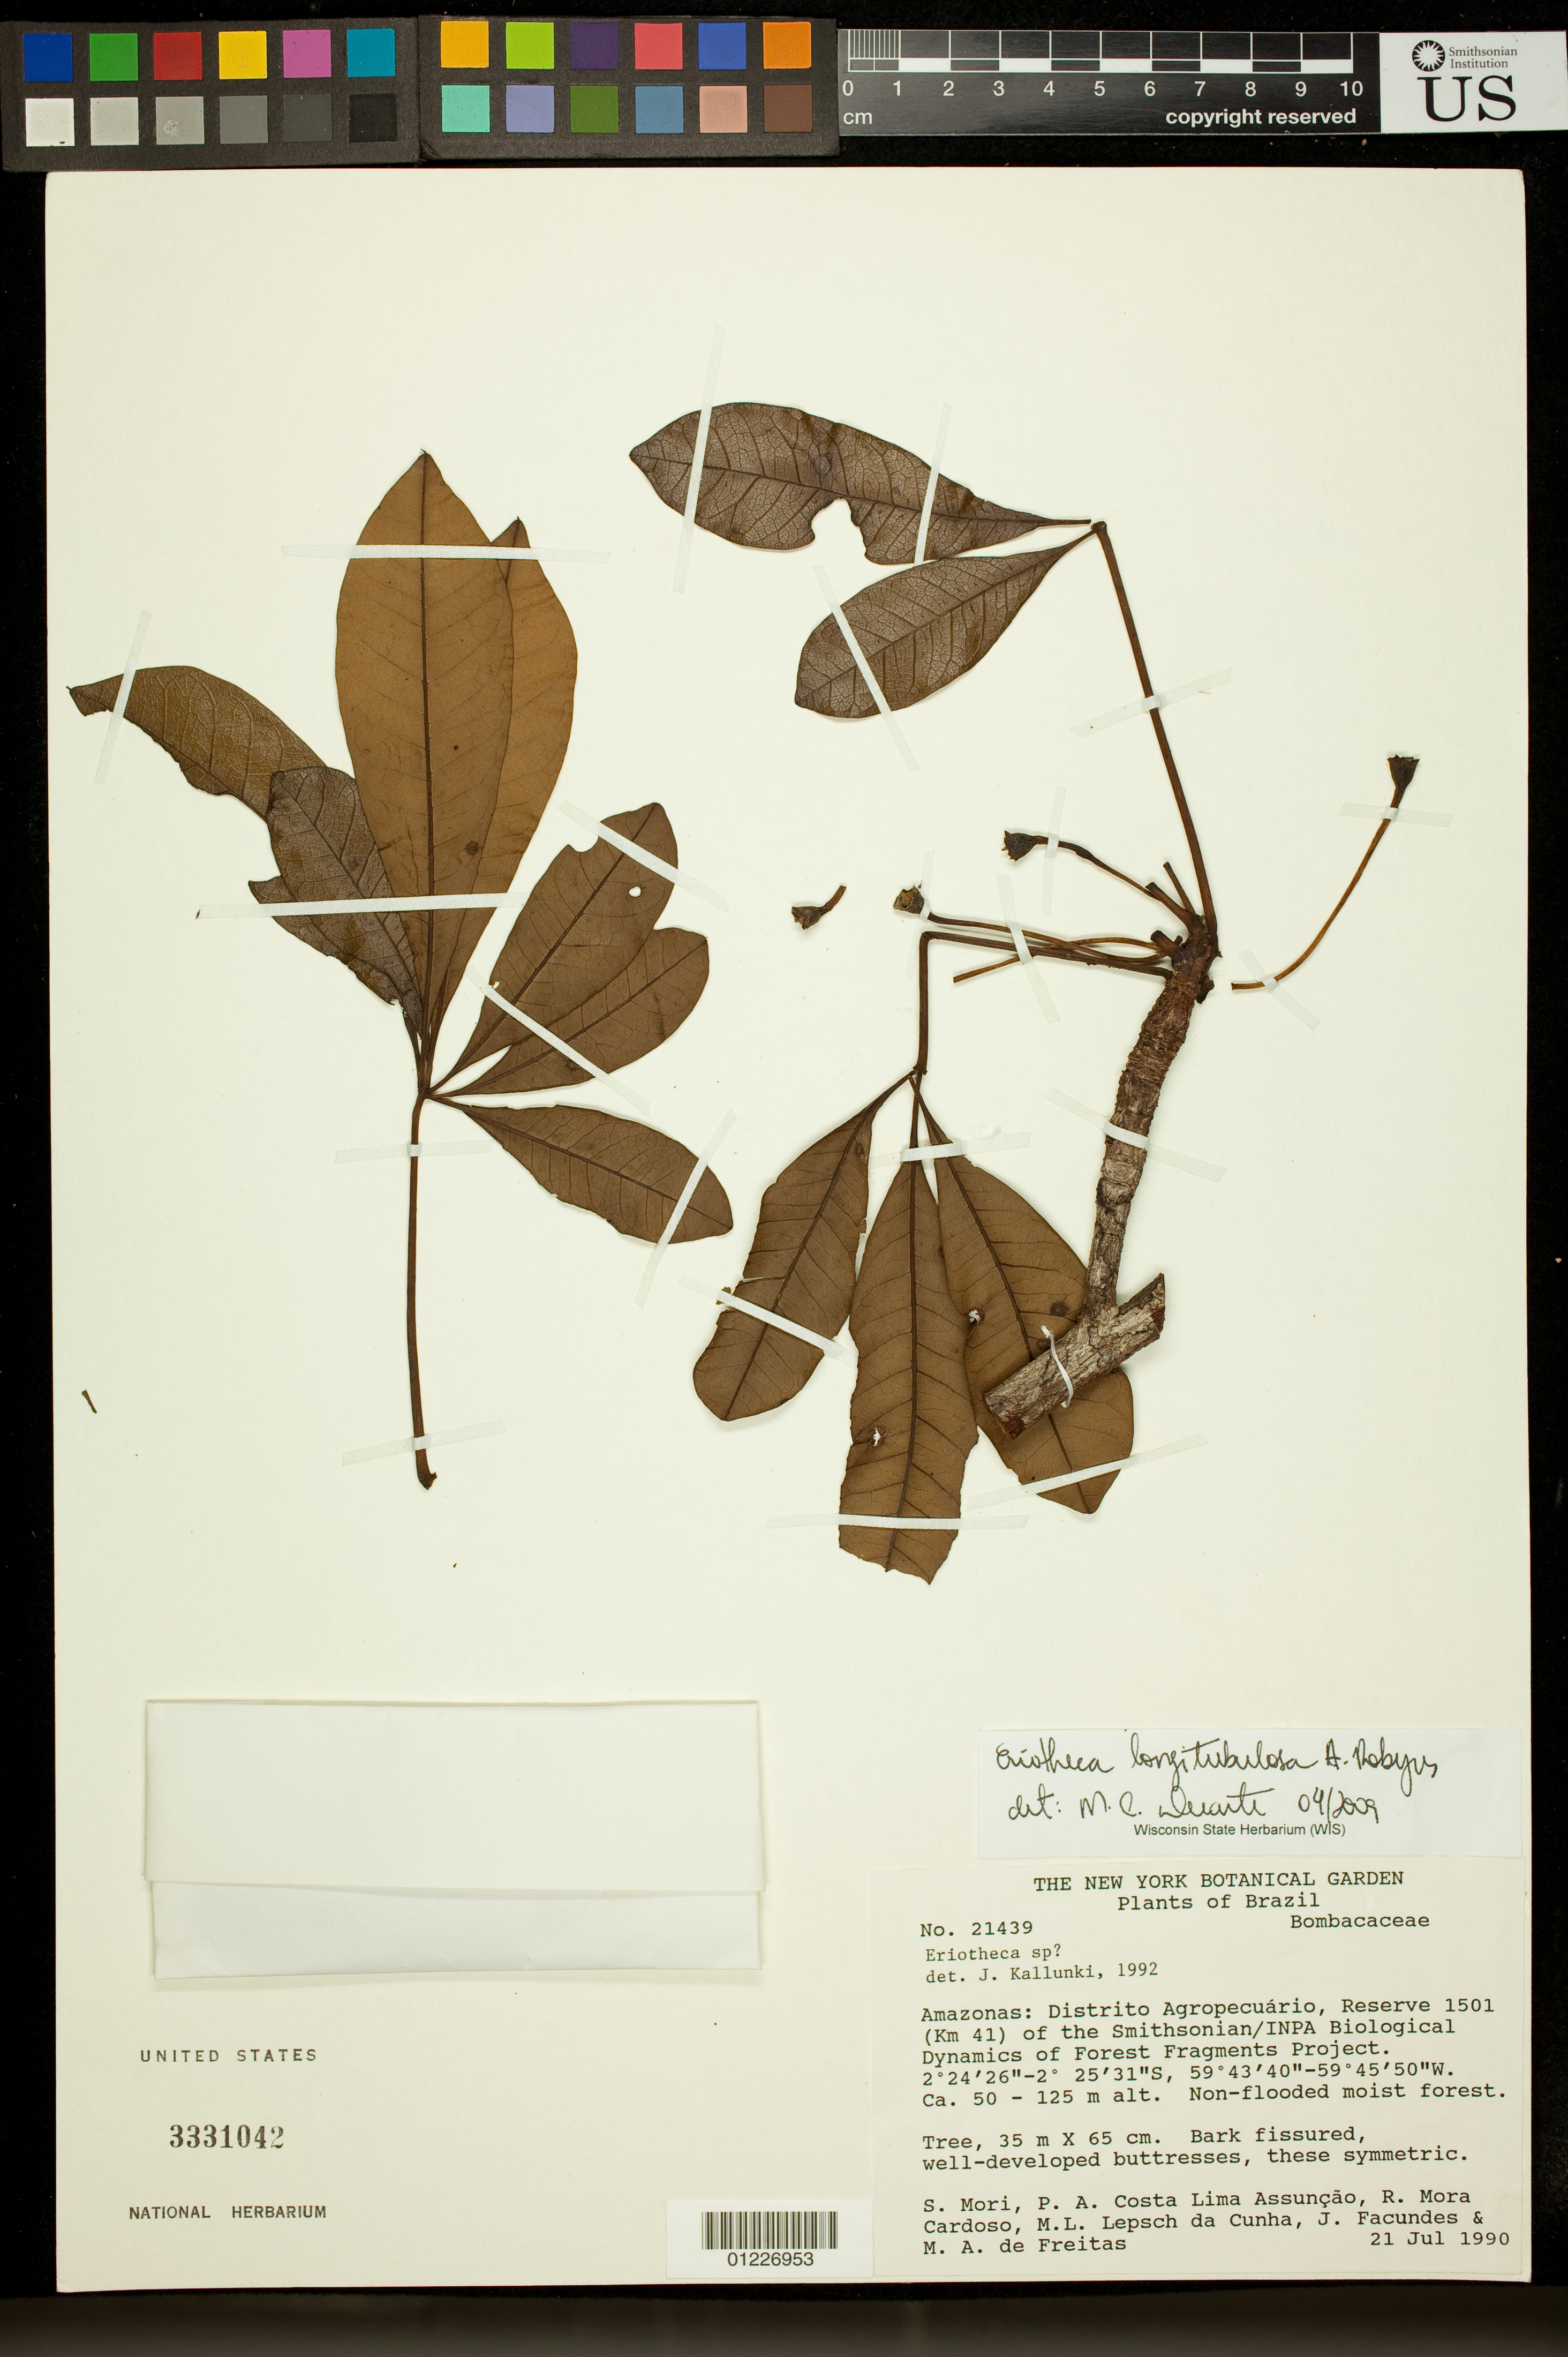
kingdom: Plantae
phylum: Tracheophyta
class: Magnoliopsida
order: Malvales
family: Malvaceae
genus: Pachira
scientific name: Pachira longitubulosa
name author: (A. Robyns) V.N. Yoshik. & M.C. Duarte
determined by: Dorr, Laurence J., Curator (BOT), Smithsonian Institution - National Museum of Natural History (UNITED STATES)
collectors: S. Mori, P. Costa Lima, R. Mora Cardoso & N. M. Lepsch da Cunha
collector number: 21439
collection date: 1990-07-21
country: Brazil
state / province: Amazonas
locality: Distrito Agropecuario, Reserve 1501 (km 41) of the Smithsonian/INPA Biological Dynamics of Forest Fragments Project.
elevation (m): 50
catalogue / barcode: US 3331042